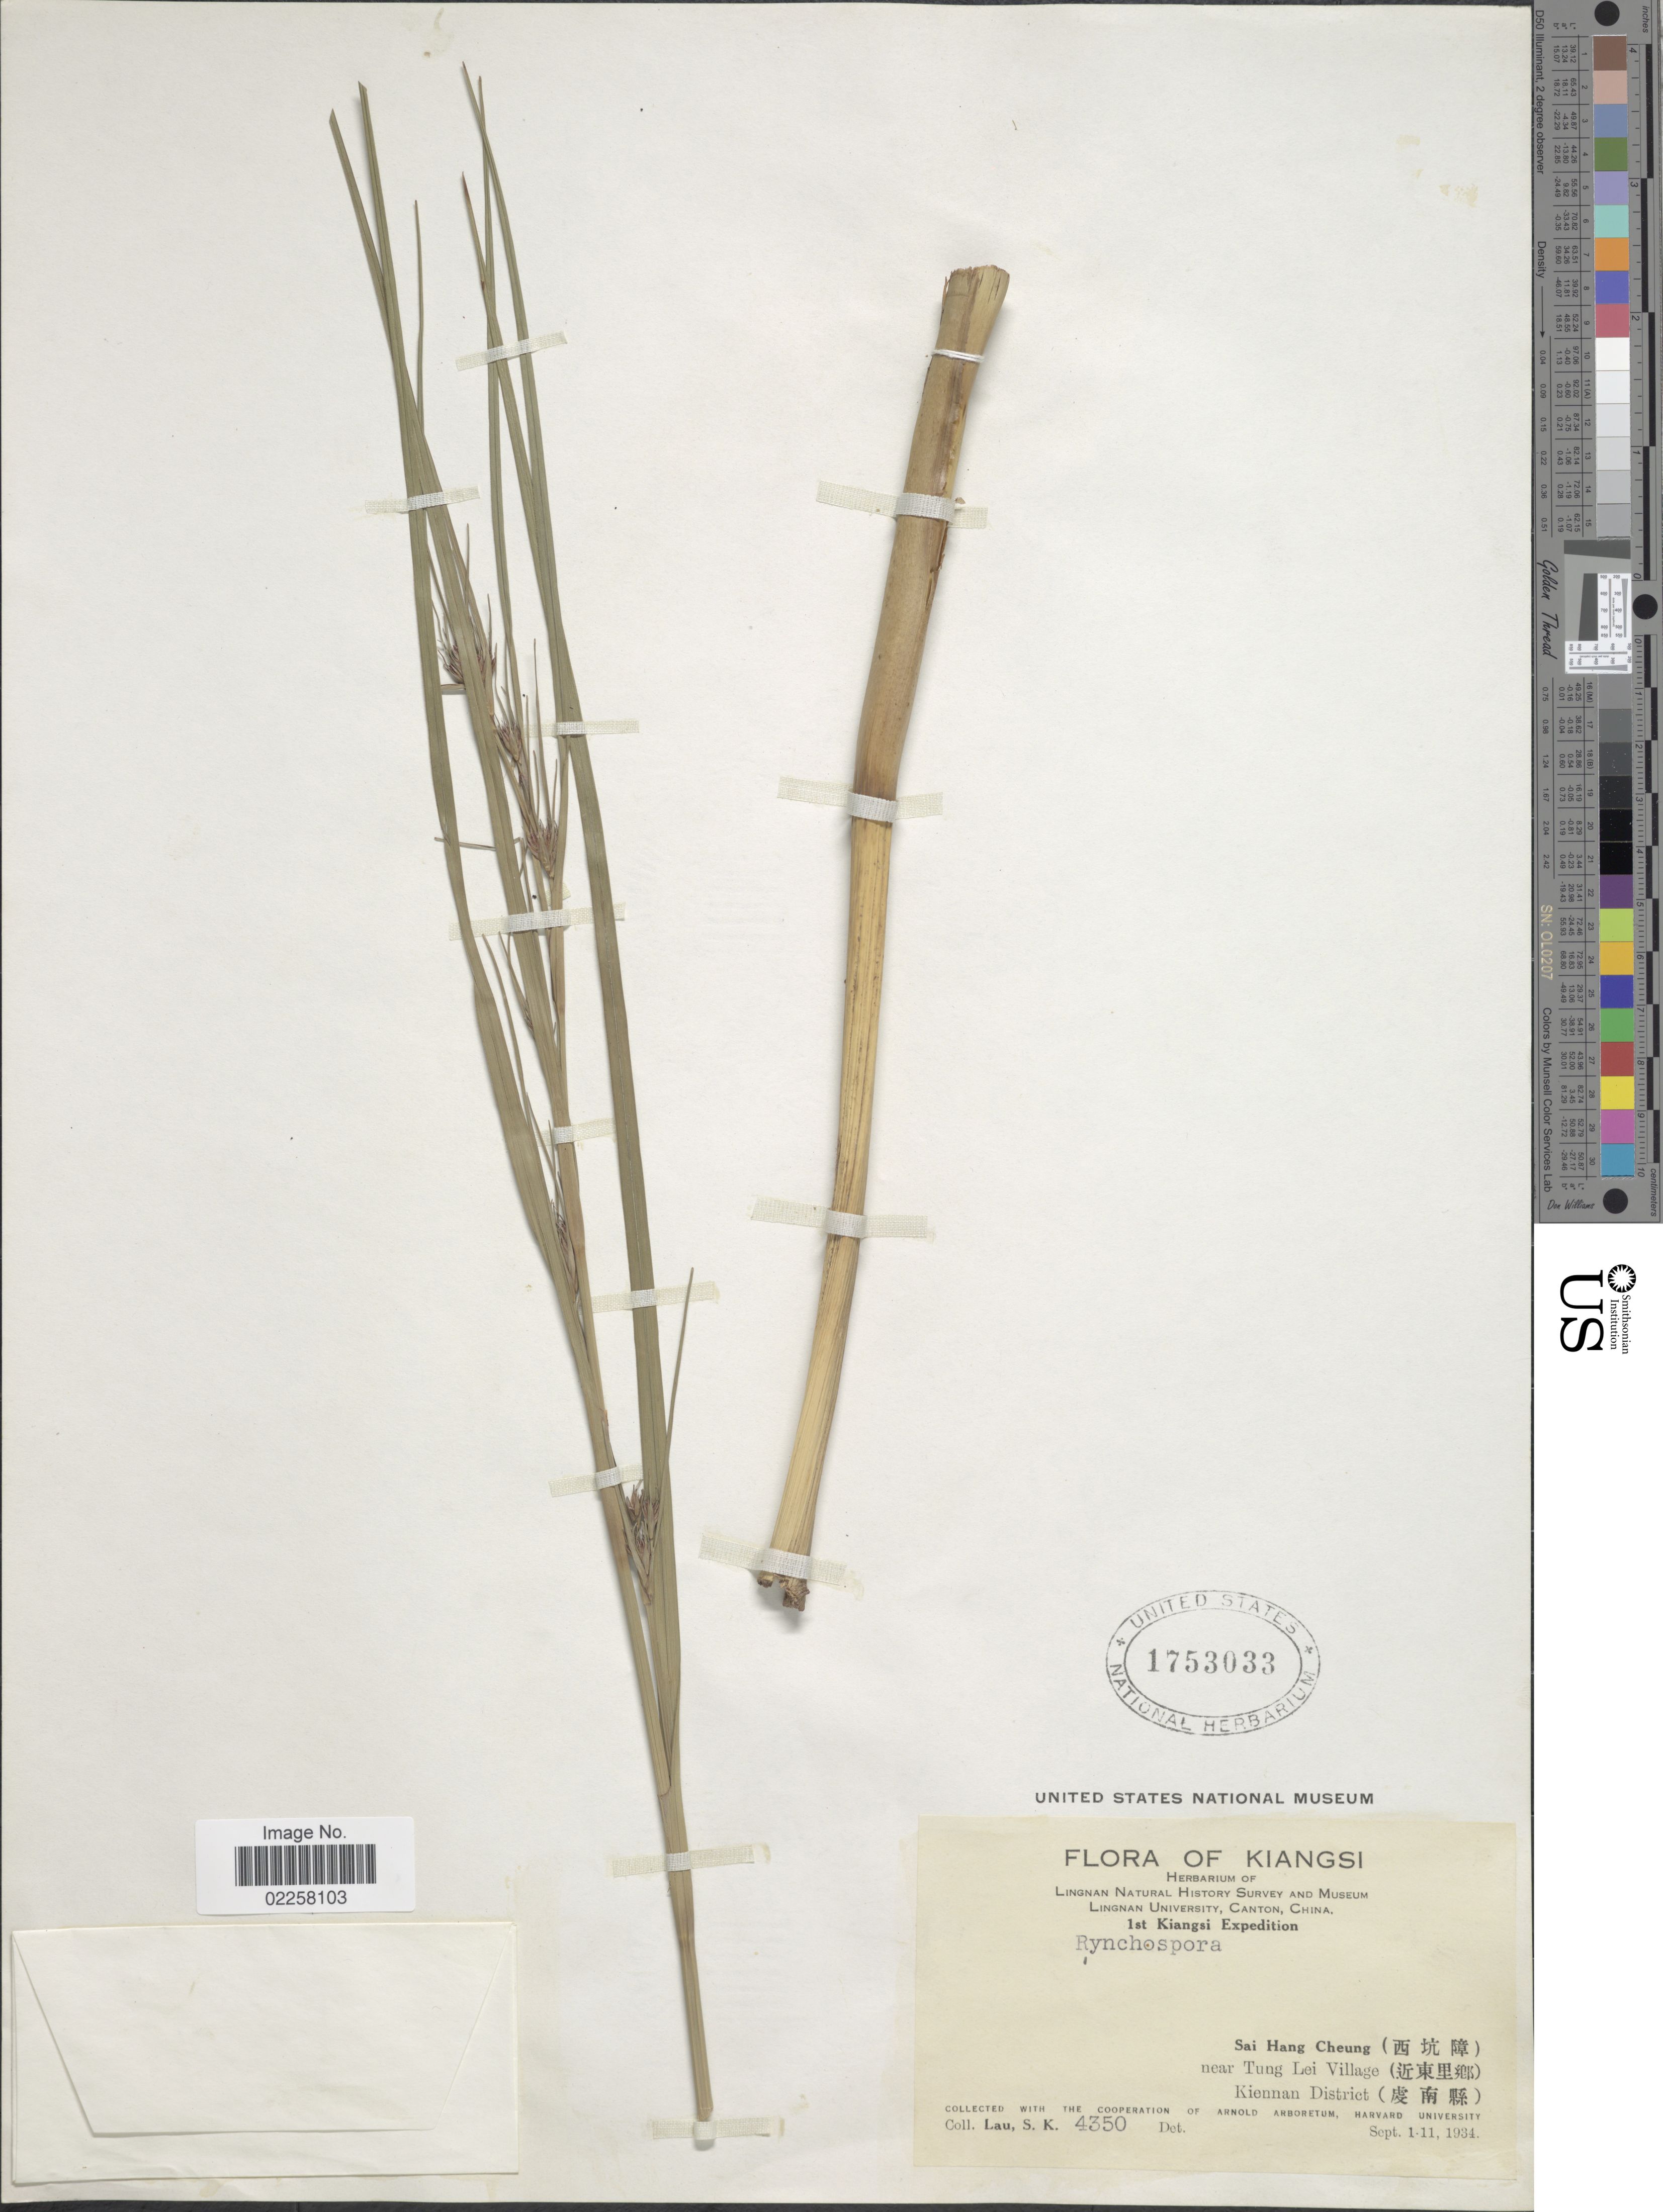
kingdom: Plantae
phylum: Tracheophyta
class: Liliopsida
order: Poales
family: Cyperaceae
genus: Cladium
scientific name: Cladium jamaicense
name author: Crantz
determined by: Strong, Mark T., (BOT), Smithsonian Institution - National Museum of Natural History (UNITED STATES)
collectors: S. K. Lau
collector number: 4350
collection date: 1934-09-01/1934-09-11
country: China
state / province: Jiangxi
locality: Kiangsi. Sai Hang Cheung (X) near Tung Lei Village (X). Kiennan District (X)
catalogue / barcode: US 1753033